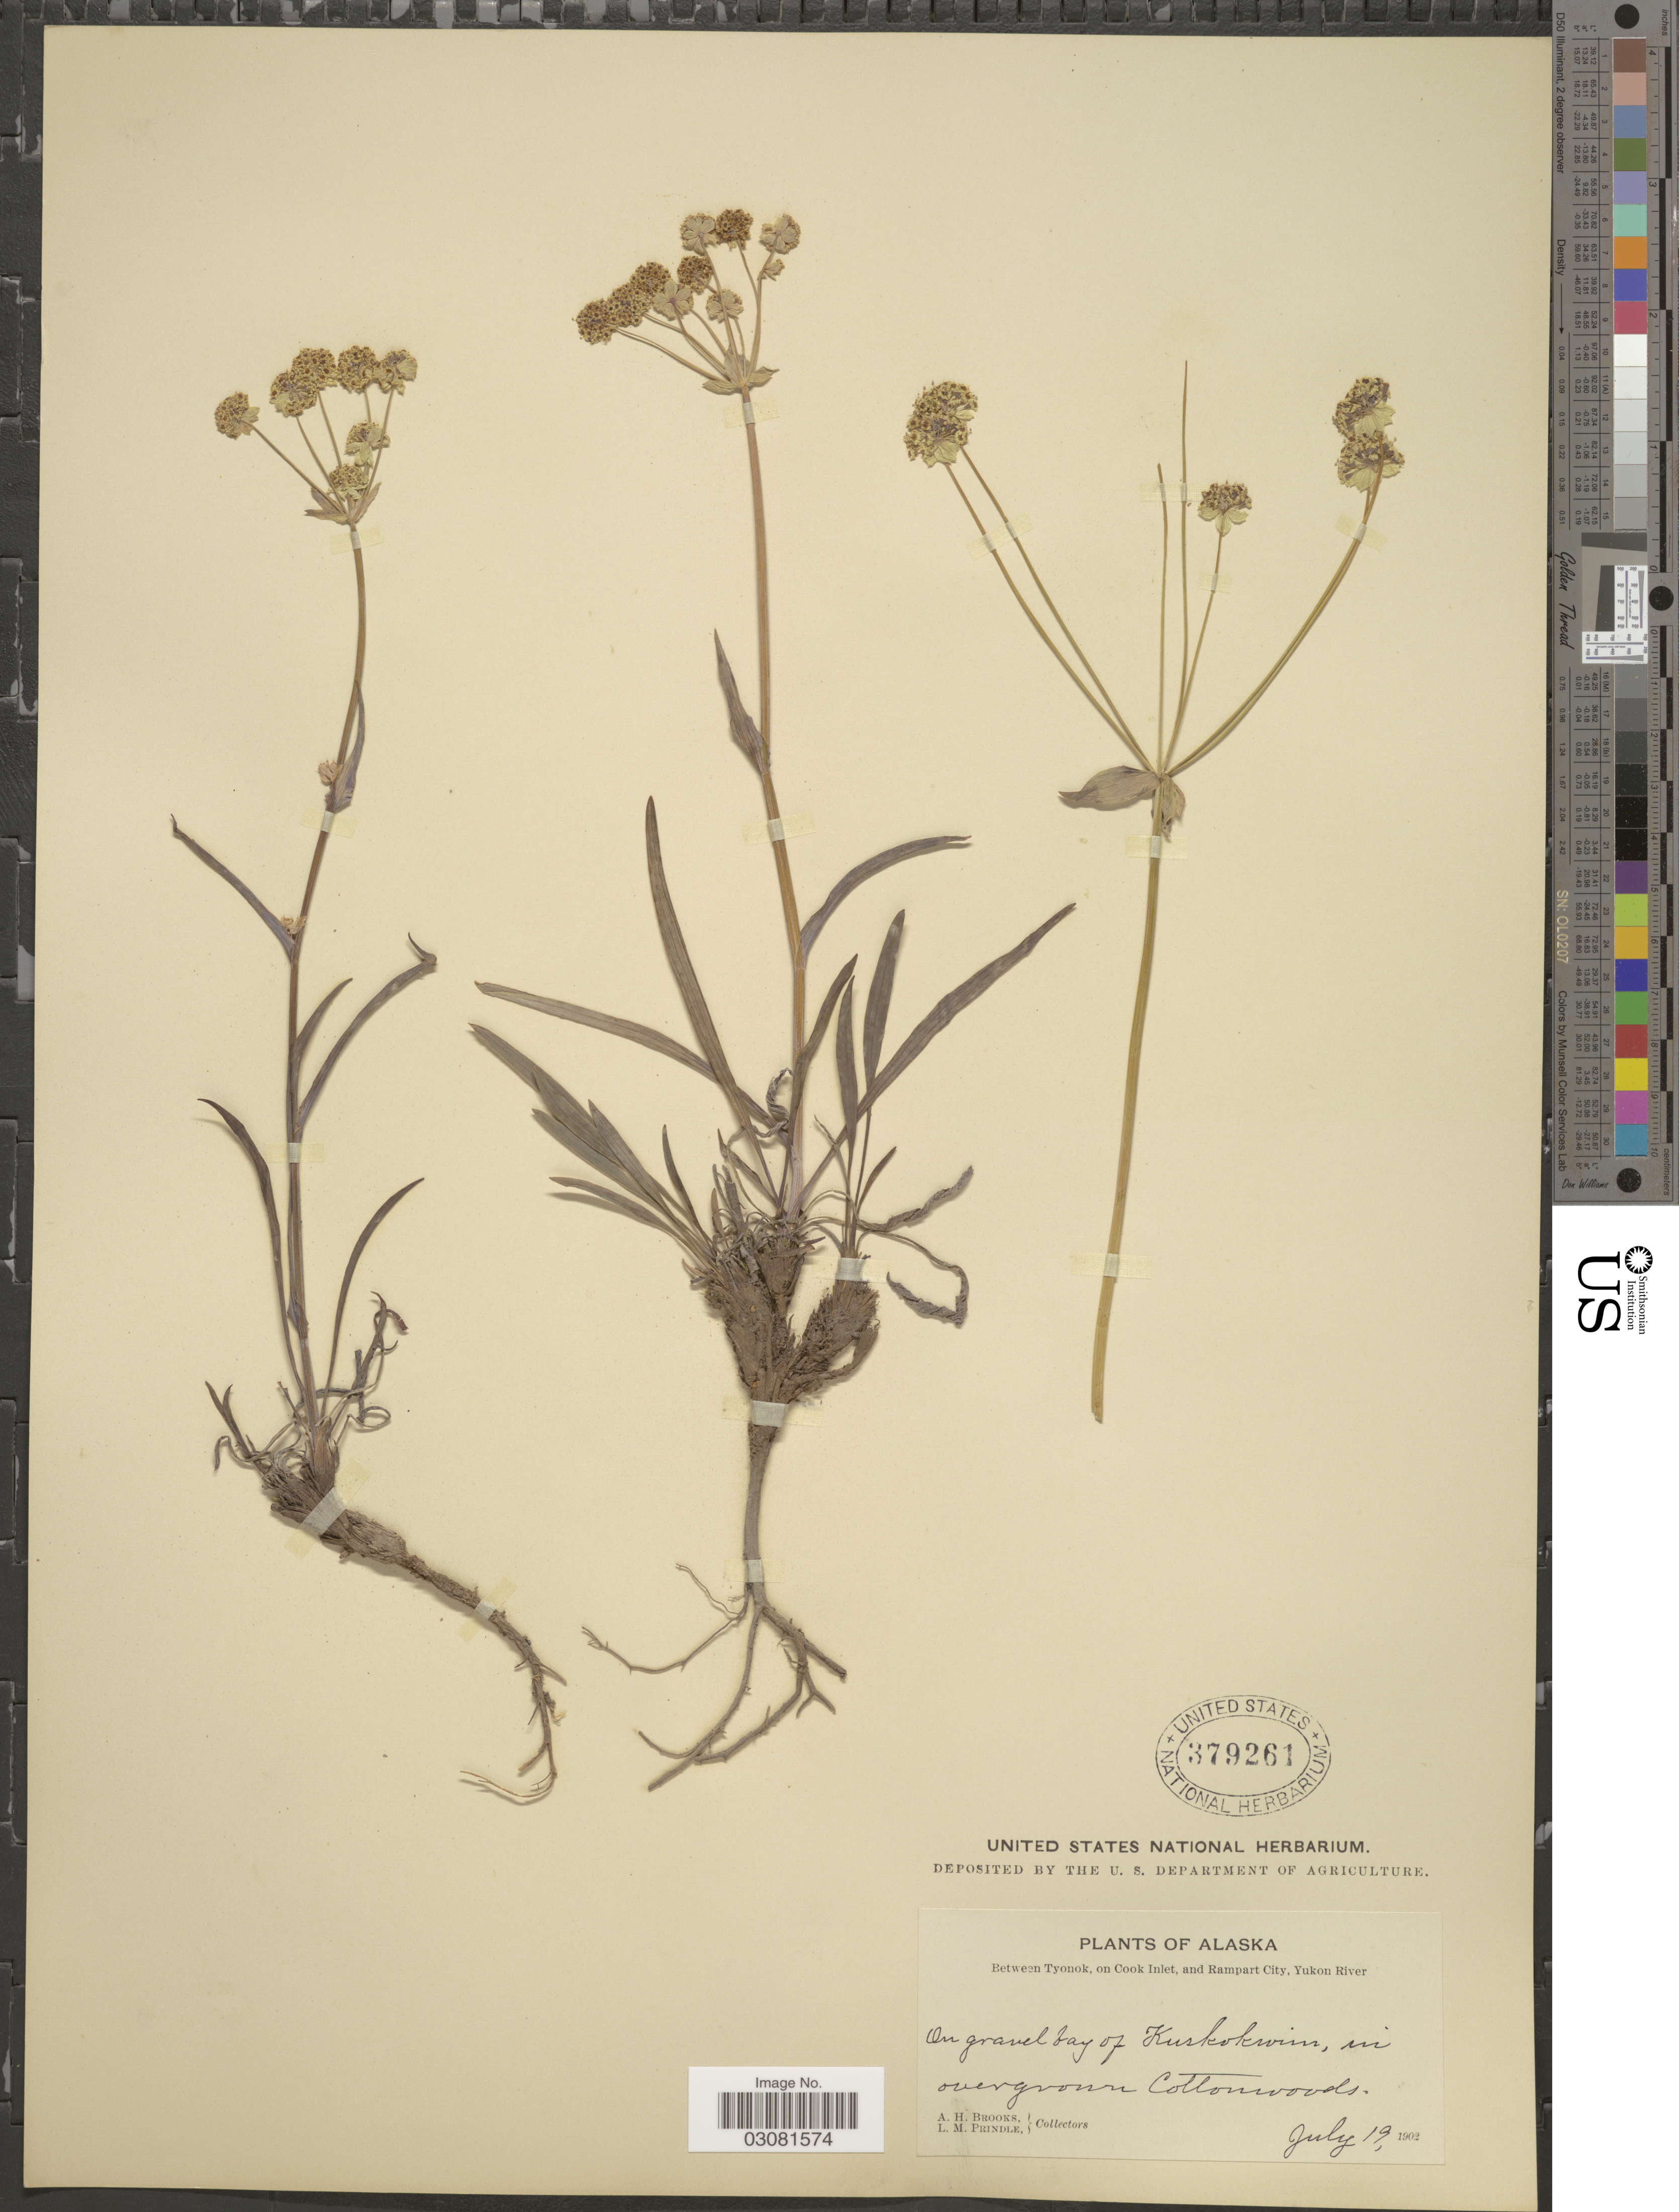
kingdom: Plantae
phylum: Tracheophyta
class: Magnoliopsida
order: Apiales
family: Apiaceae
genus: Bupleurum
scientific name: Bupleurum americanum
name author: J.M. Coult. & Rose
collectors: A. Brooks & L. Prindle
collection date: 1902-07-19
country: United States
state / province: Alaska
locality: Between Tyonok, on Cook Inlet, and Rampart City, Yukon River.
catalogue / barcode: US 379261